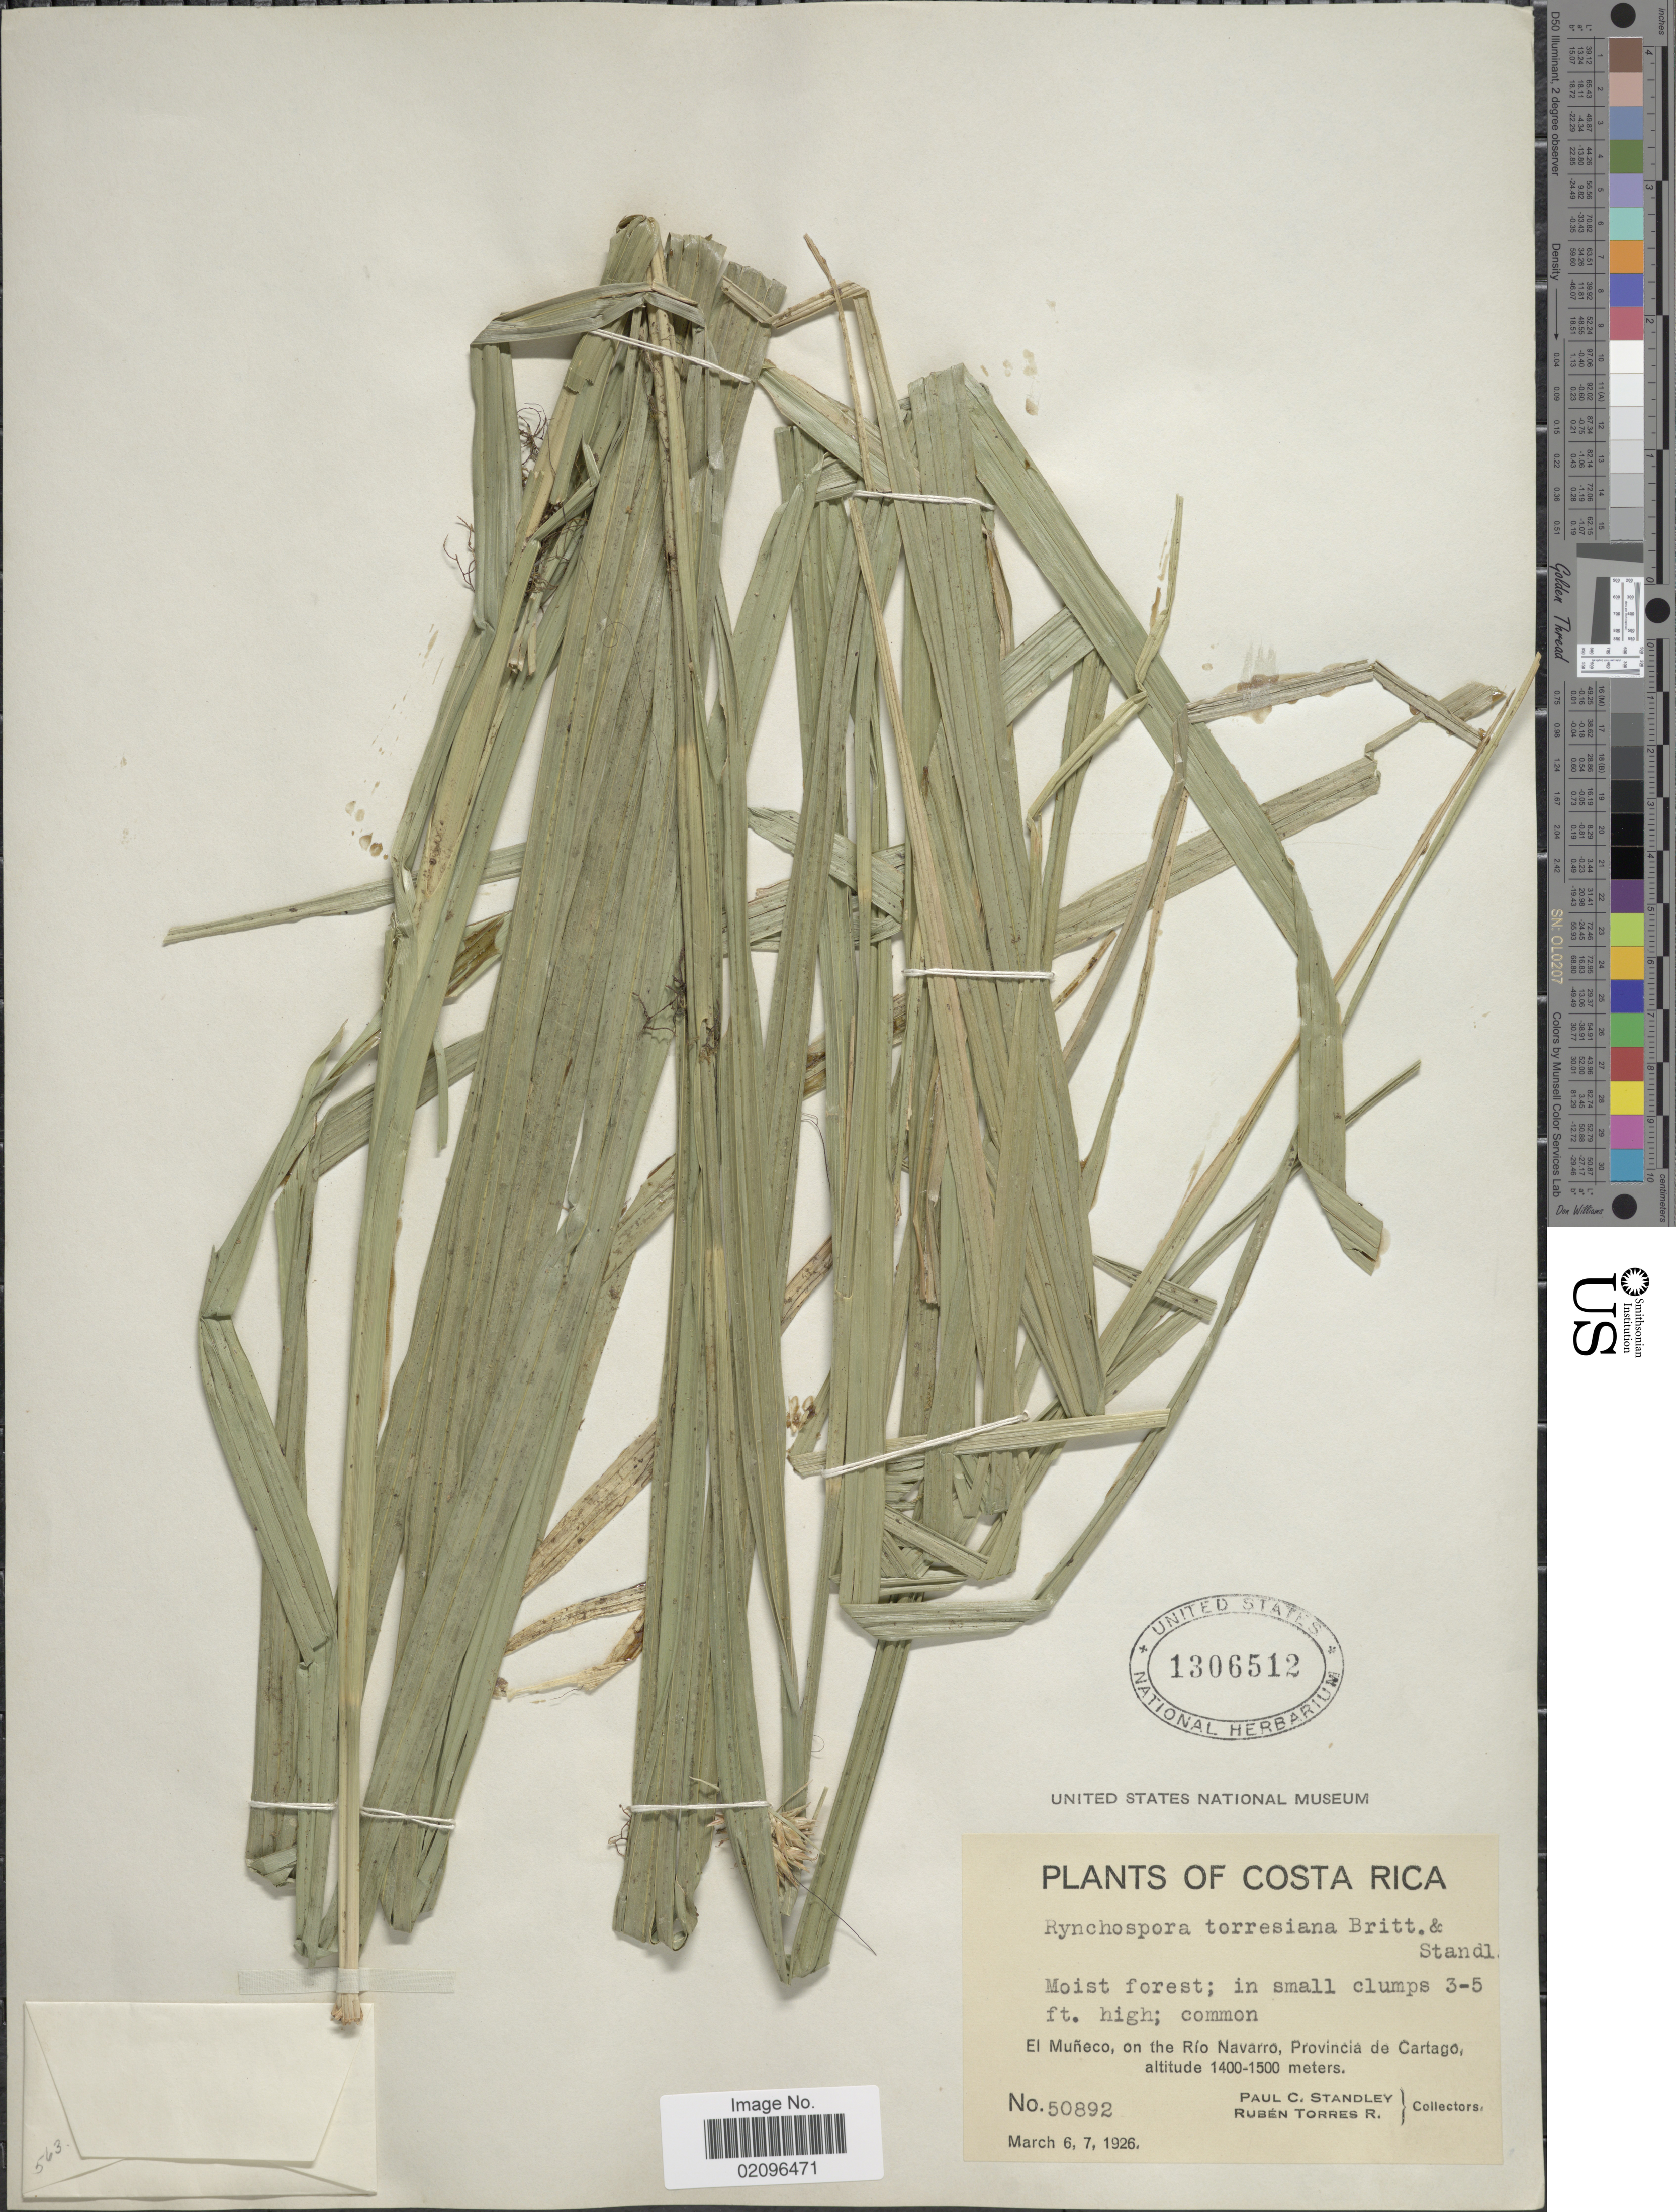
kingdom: Plantae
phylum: Tracheophyta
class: Liliopsida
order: Poales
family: Cyperaceae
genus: Rhynchospora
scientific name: Rhynchospora torresiana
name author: Britton & Standl.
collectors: P. C. Standley & R. Torres Rojas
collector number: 50892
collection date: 1926-03-06/1926-03-07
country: Costa Rica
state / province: Cartago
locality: El Muneco, on the Rio Navarro, Provincia de Cartago. Moist Forest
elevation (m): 1400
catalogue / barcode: US 1306512